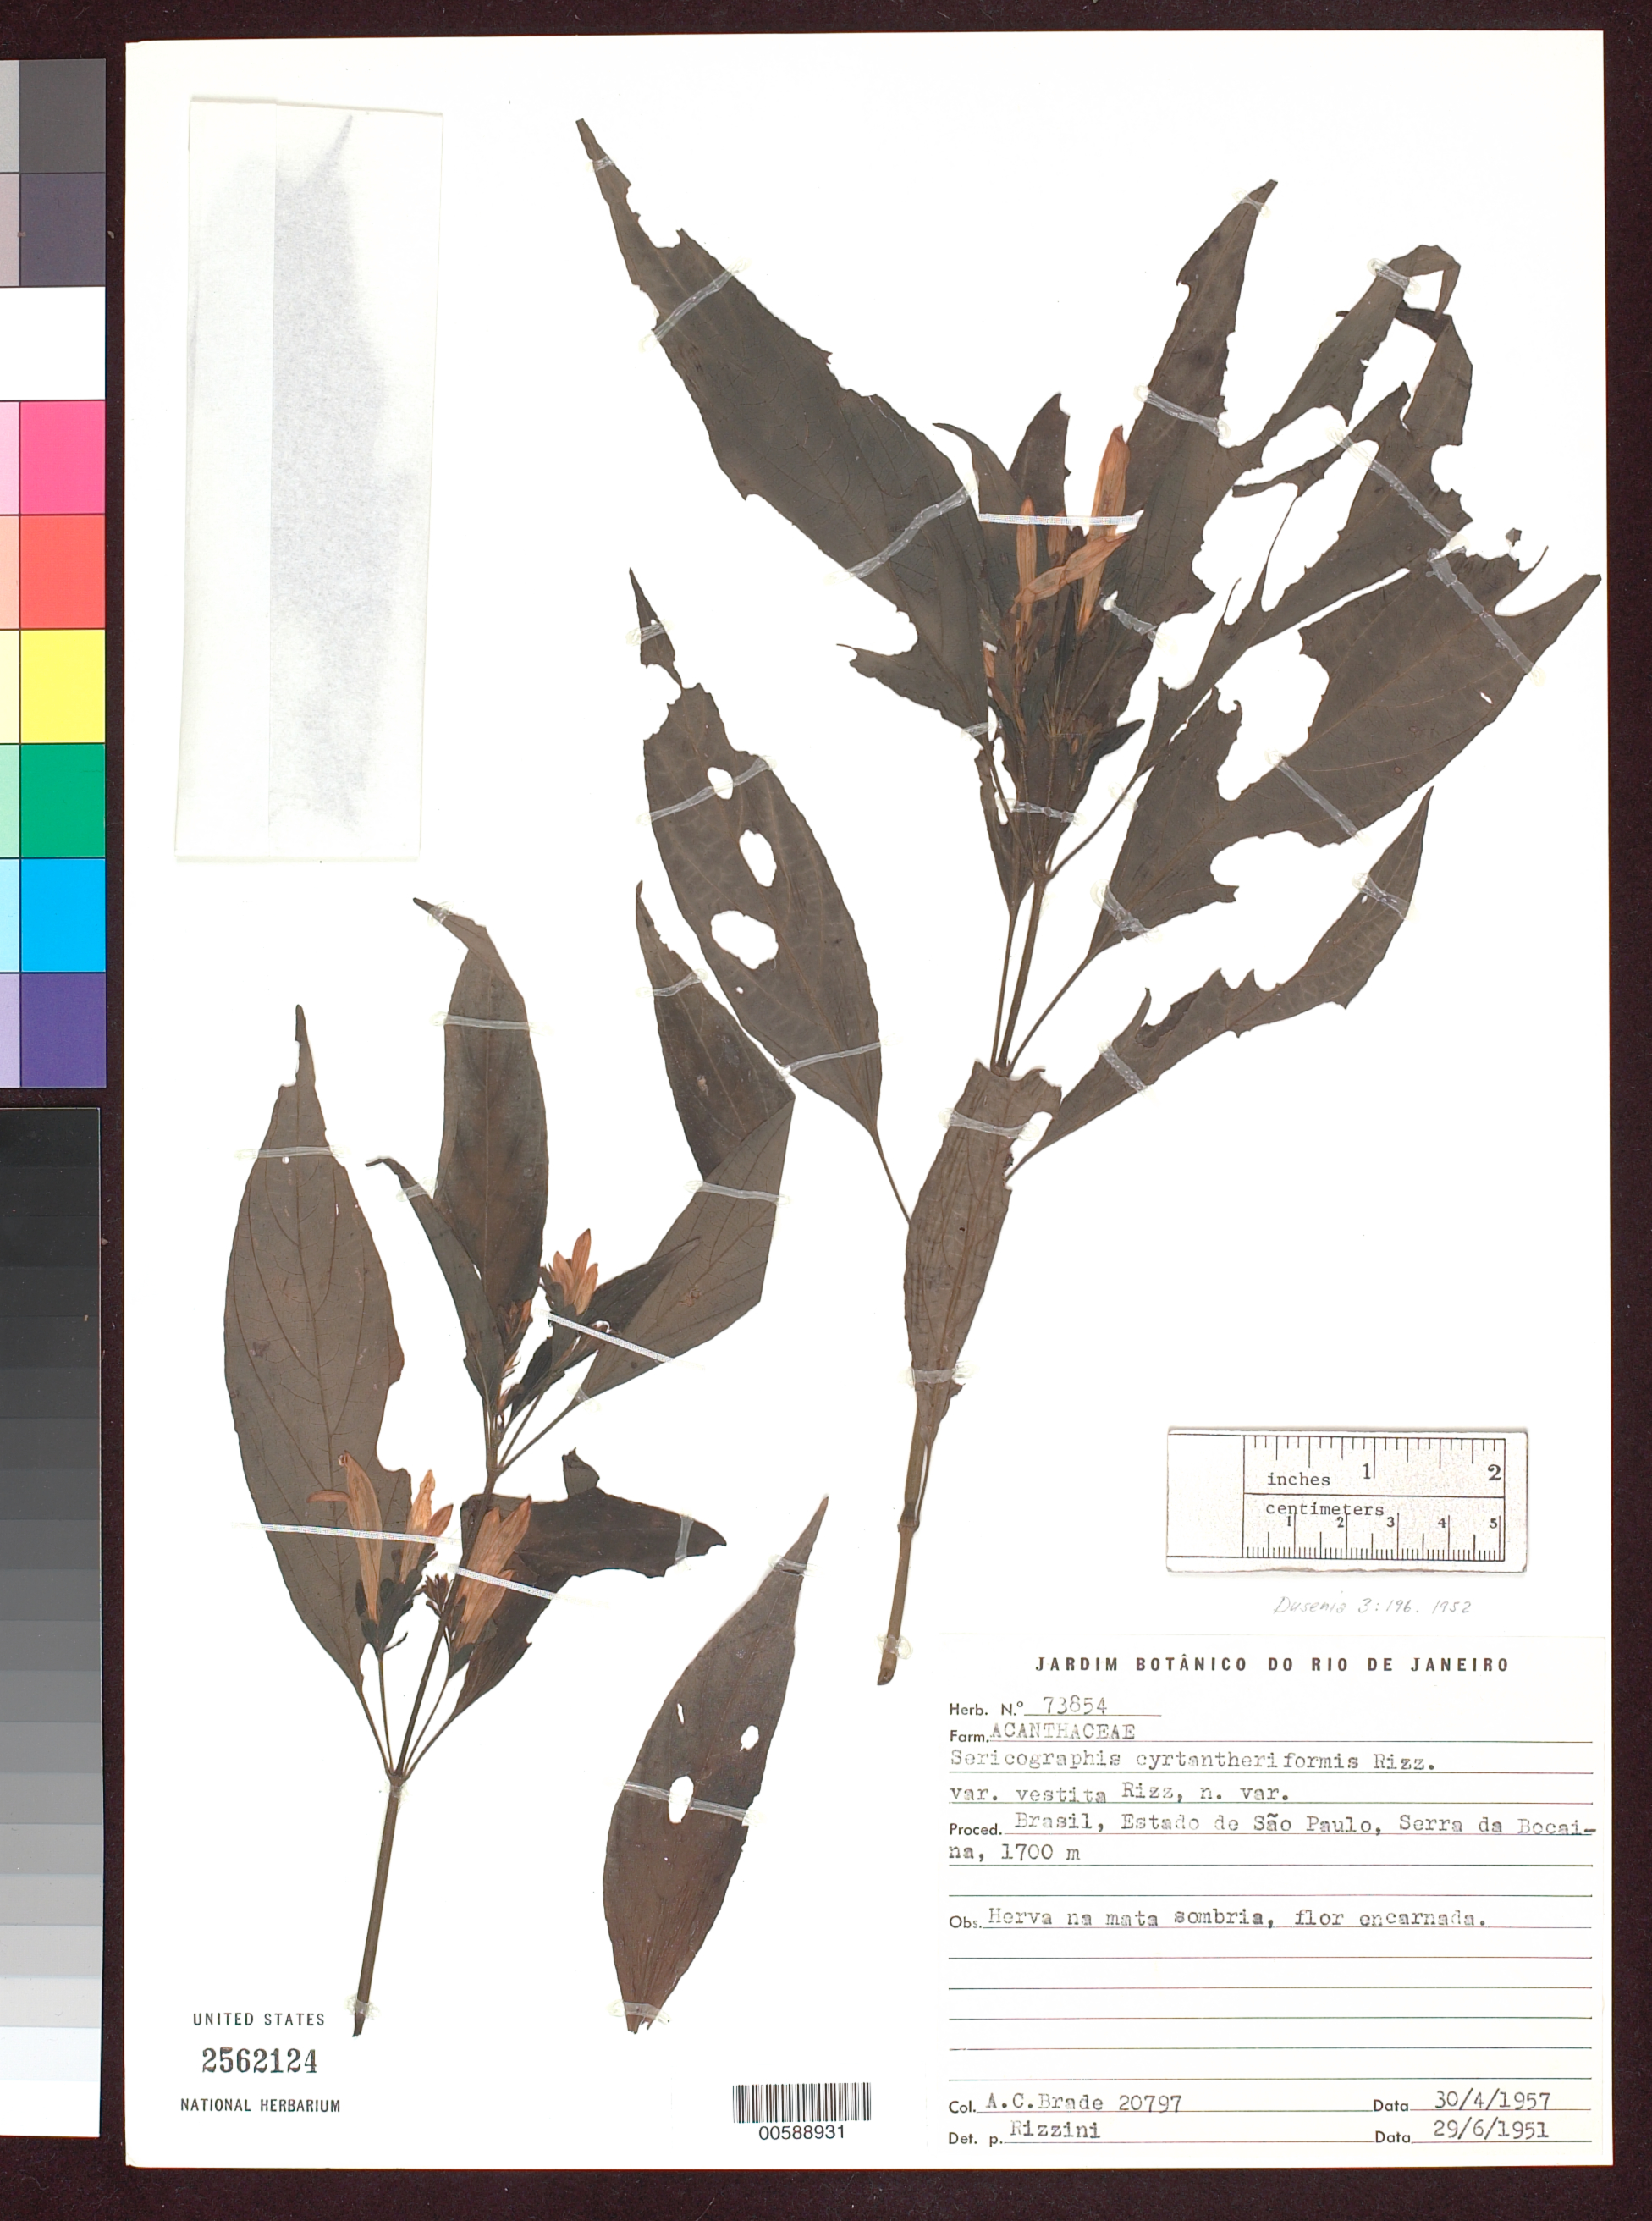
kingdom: Plantae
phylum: Tracheophyta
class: Magnoliopsida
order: Lamiales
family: Acanthaceae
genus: Sericographis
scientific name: Sericographis cyrtantheriformis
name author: Rizzini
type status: Isotype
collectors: A. C. Brade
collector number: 20797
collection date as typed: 30 Apr 1957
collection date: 1957-04-30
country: Brazil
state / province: São Paulo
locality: Serra da Bocaina.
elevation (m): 1700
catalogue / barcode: US 2562124